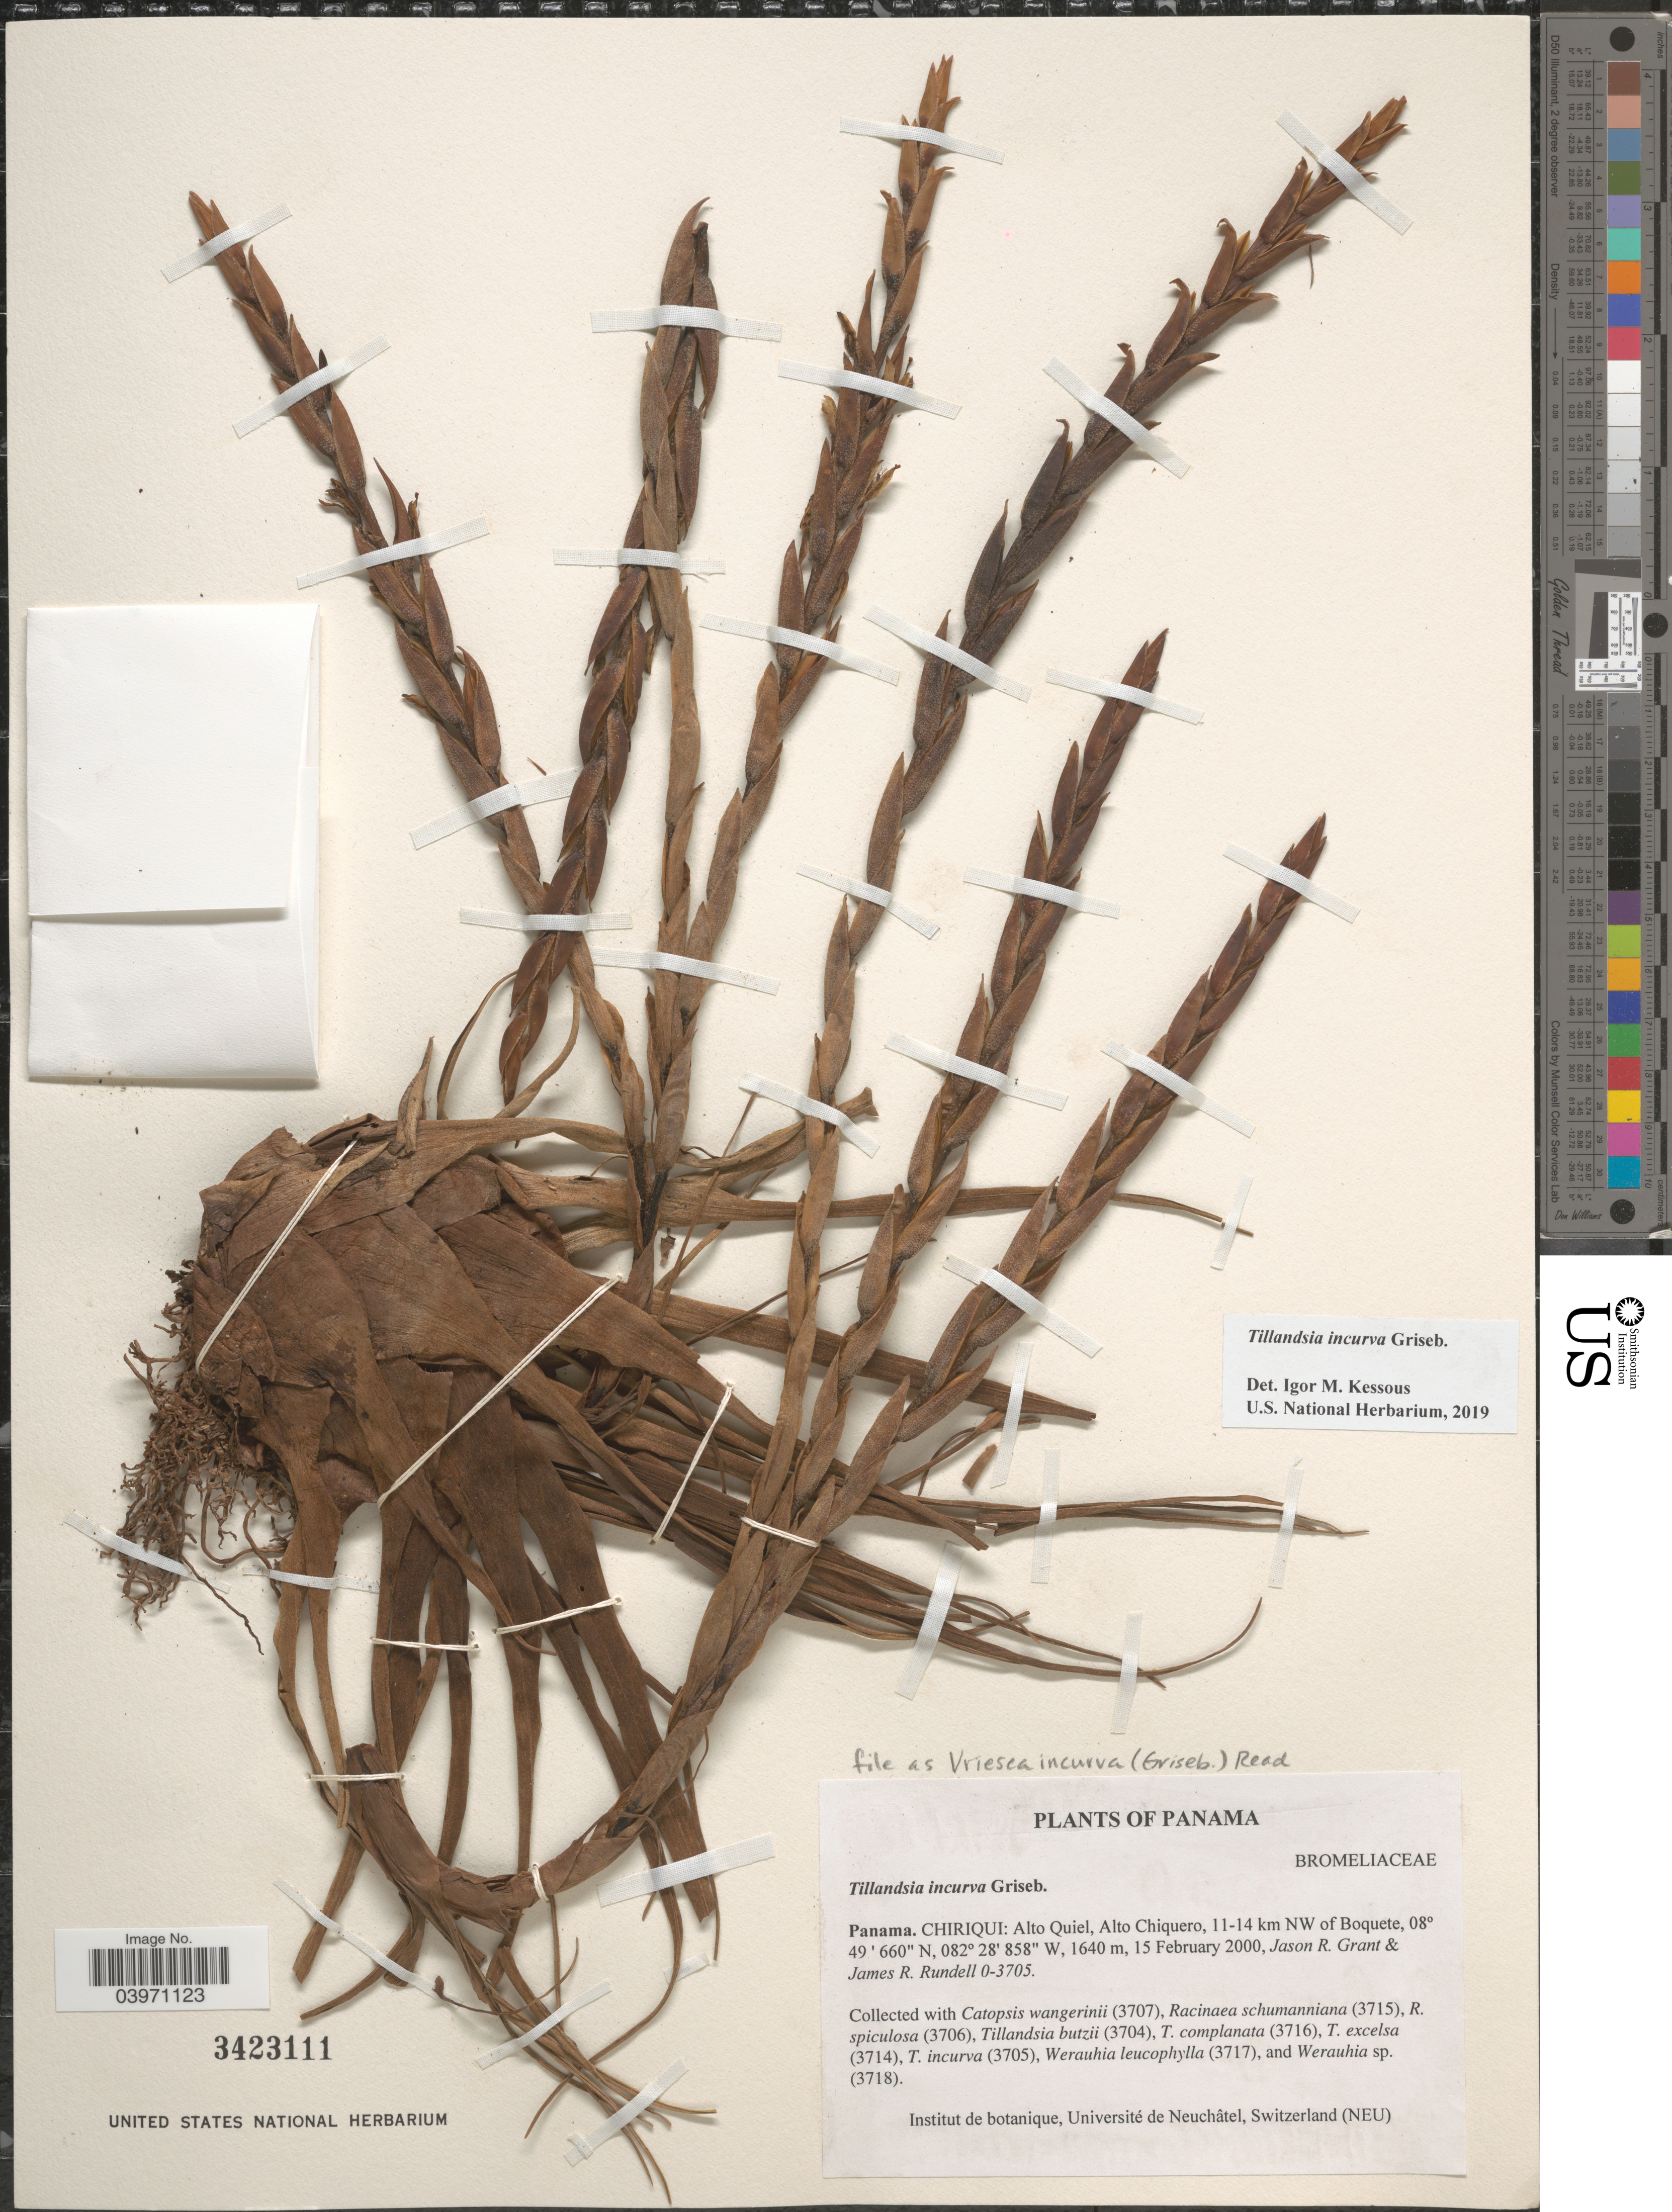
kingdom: Plantae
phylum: Tracheophyta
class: Liliopsida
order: Poales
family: Bromeliaceae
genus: Tillandsia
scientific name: Tillandsia incurva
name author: Griseb.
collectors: J. R. Grant & J. R. Rundell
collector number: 0-3705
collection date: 2000-02-15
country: Panama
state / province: Chiriqui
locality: Alto Quiel, Alto Chiquero, 11-14 km NW of Boquete.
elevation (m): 1640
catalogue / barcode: US 3423111